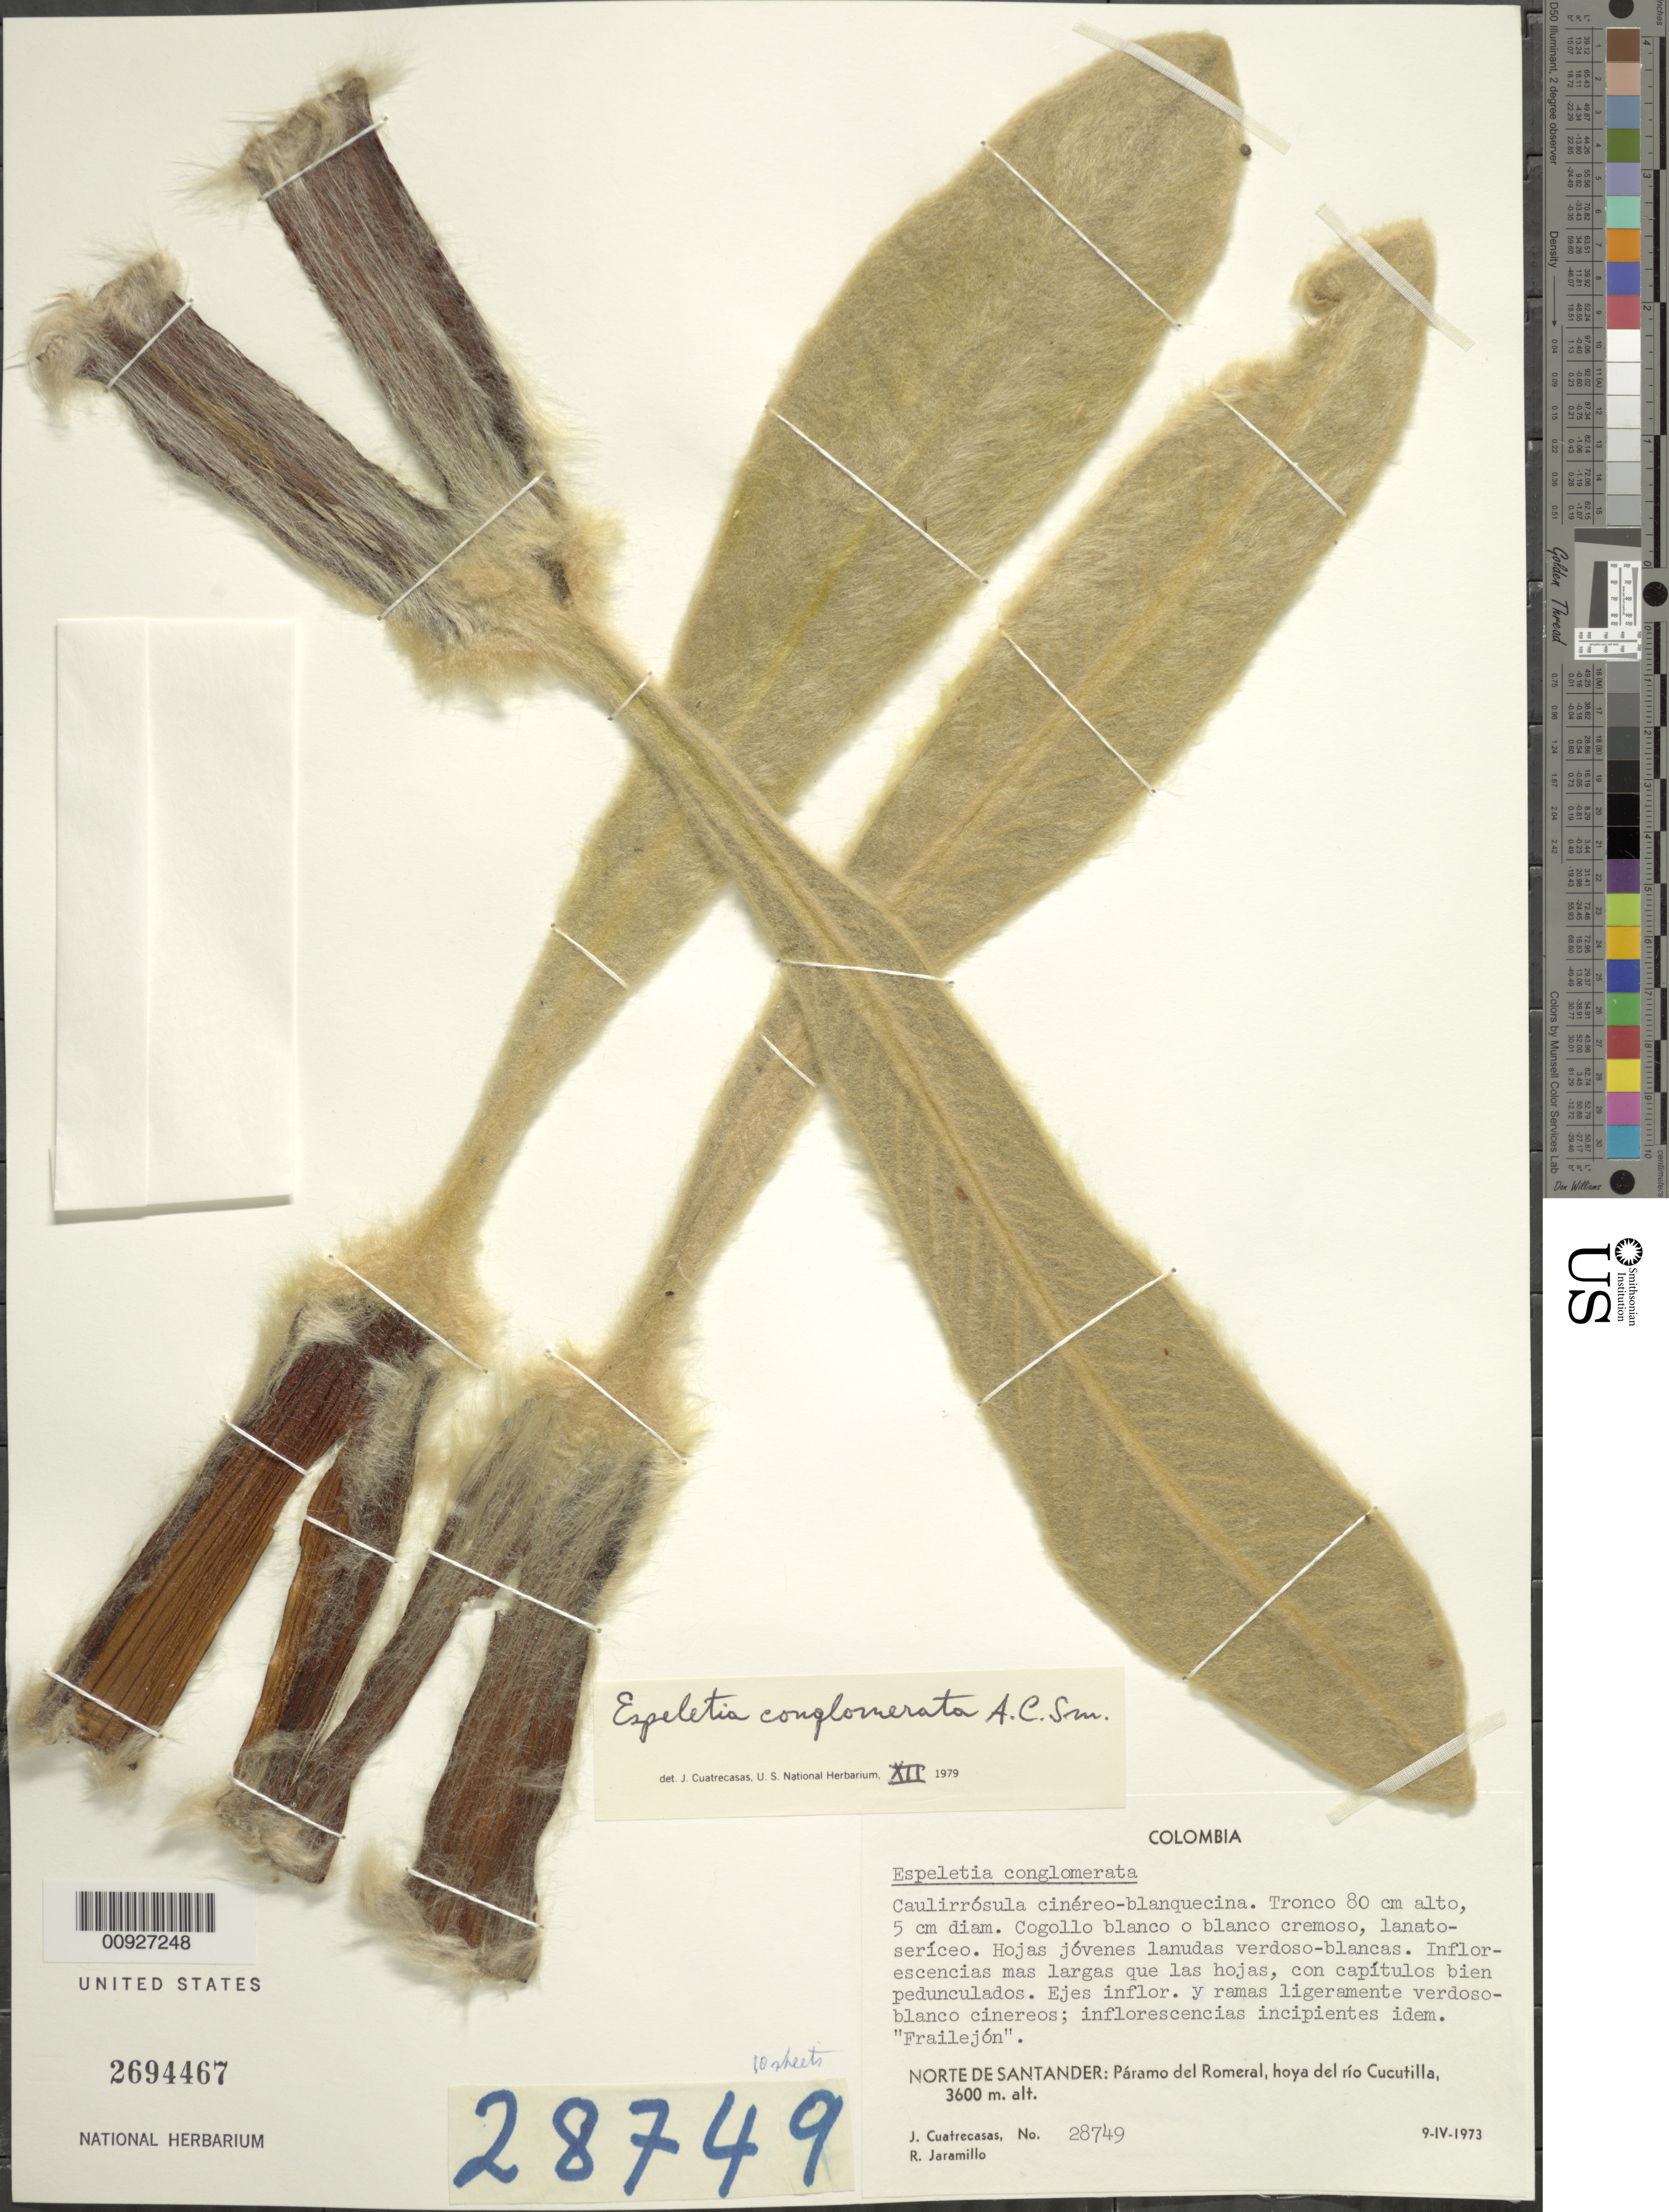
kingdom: Plantae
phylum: Tracheophyta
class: Magnoliopsida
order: Asterales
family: Asteraceae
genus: Espeletia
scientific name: Espeletia conglomerata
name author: A.C. Sm.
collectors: J. Cuatrecasas & R. Jaramillo M.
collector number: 28749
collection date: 1973-04-09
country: Colombia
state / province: Norte de Santander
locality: P. del Romeral. P. del Romeral, hoya del río Cucutilla.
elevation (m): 3600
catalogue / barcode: US 2694467